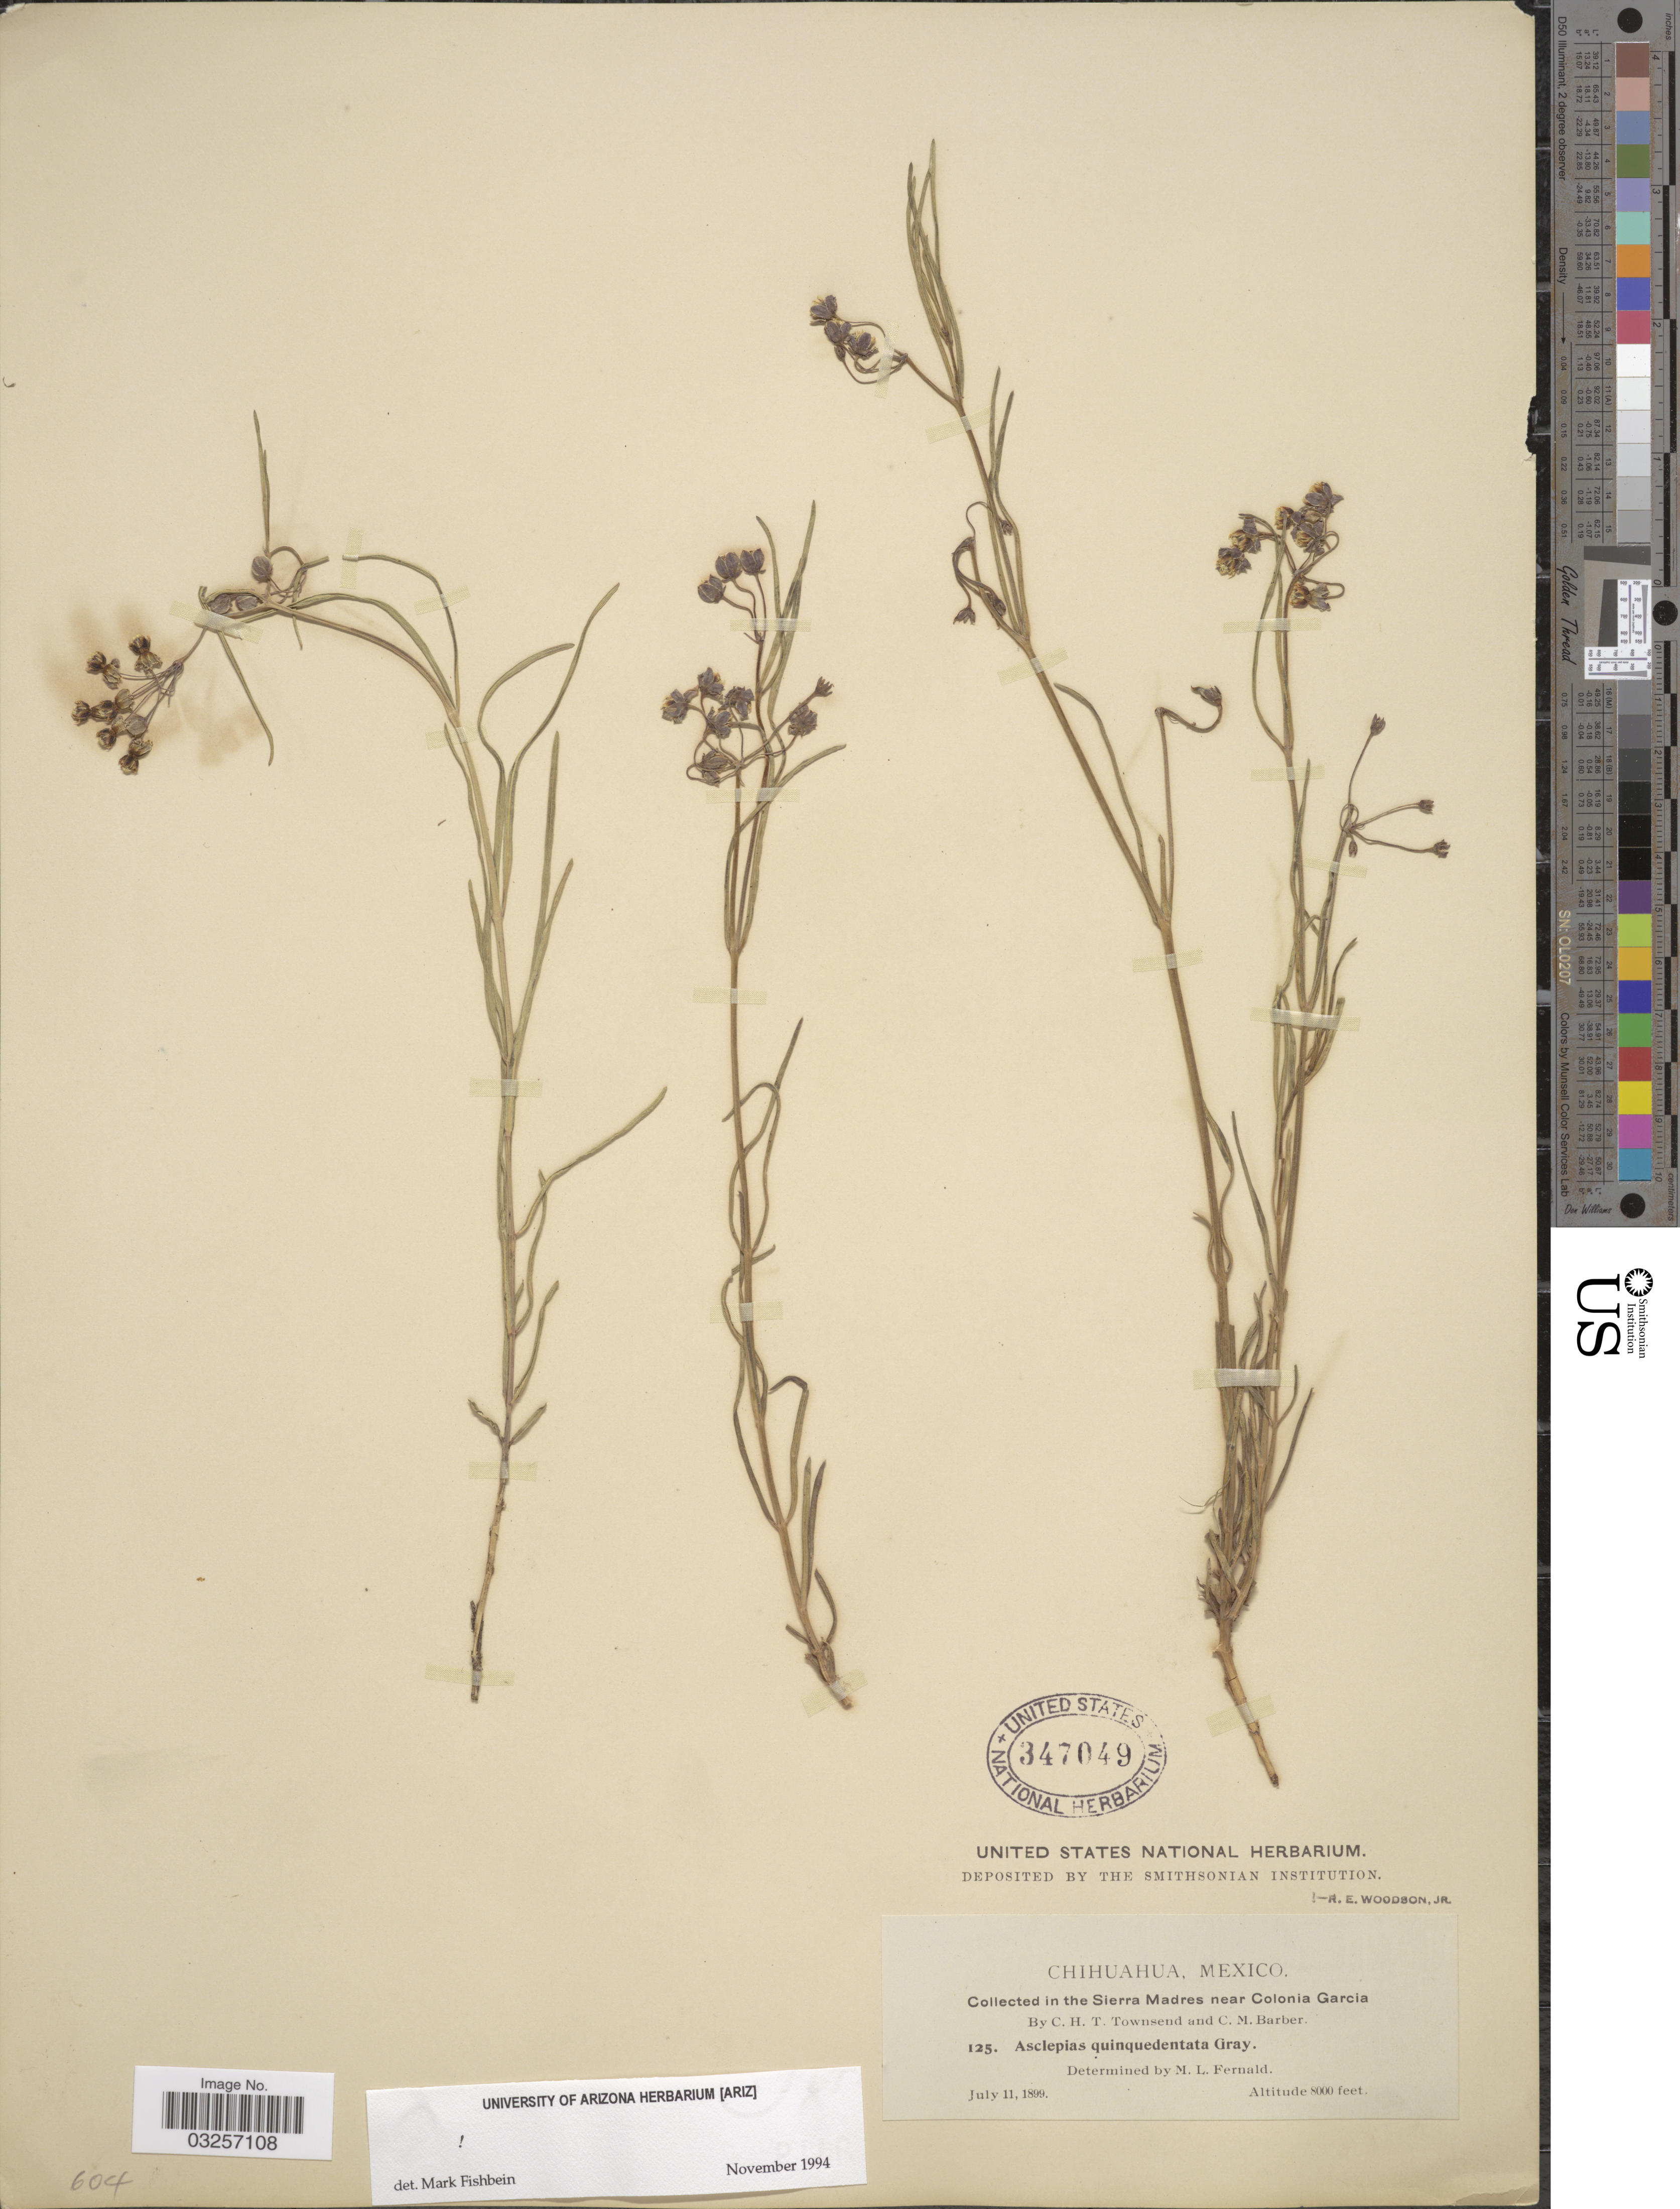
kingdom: Plantae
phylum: Tracheophyta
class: Magnoliopsida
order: Gentianales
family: Apocynaceae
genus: Asclepias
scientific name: Asclepias quinquedentata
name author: A. Gray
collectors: C. H. T. Townsend & C. Barber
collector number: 125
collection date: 1899-07-11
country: Mexico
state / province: Chihuahua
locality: In the Sierra Madres near Colonia Garcia.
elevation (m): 2438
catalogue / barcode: US 347049